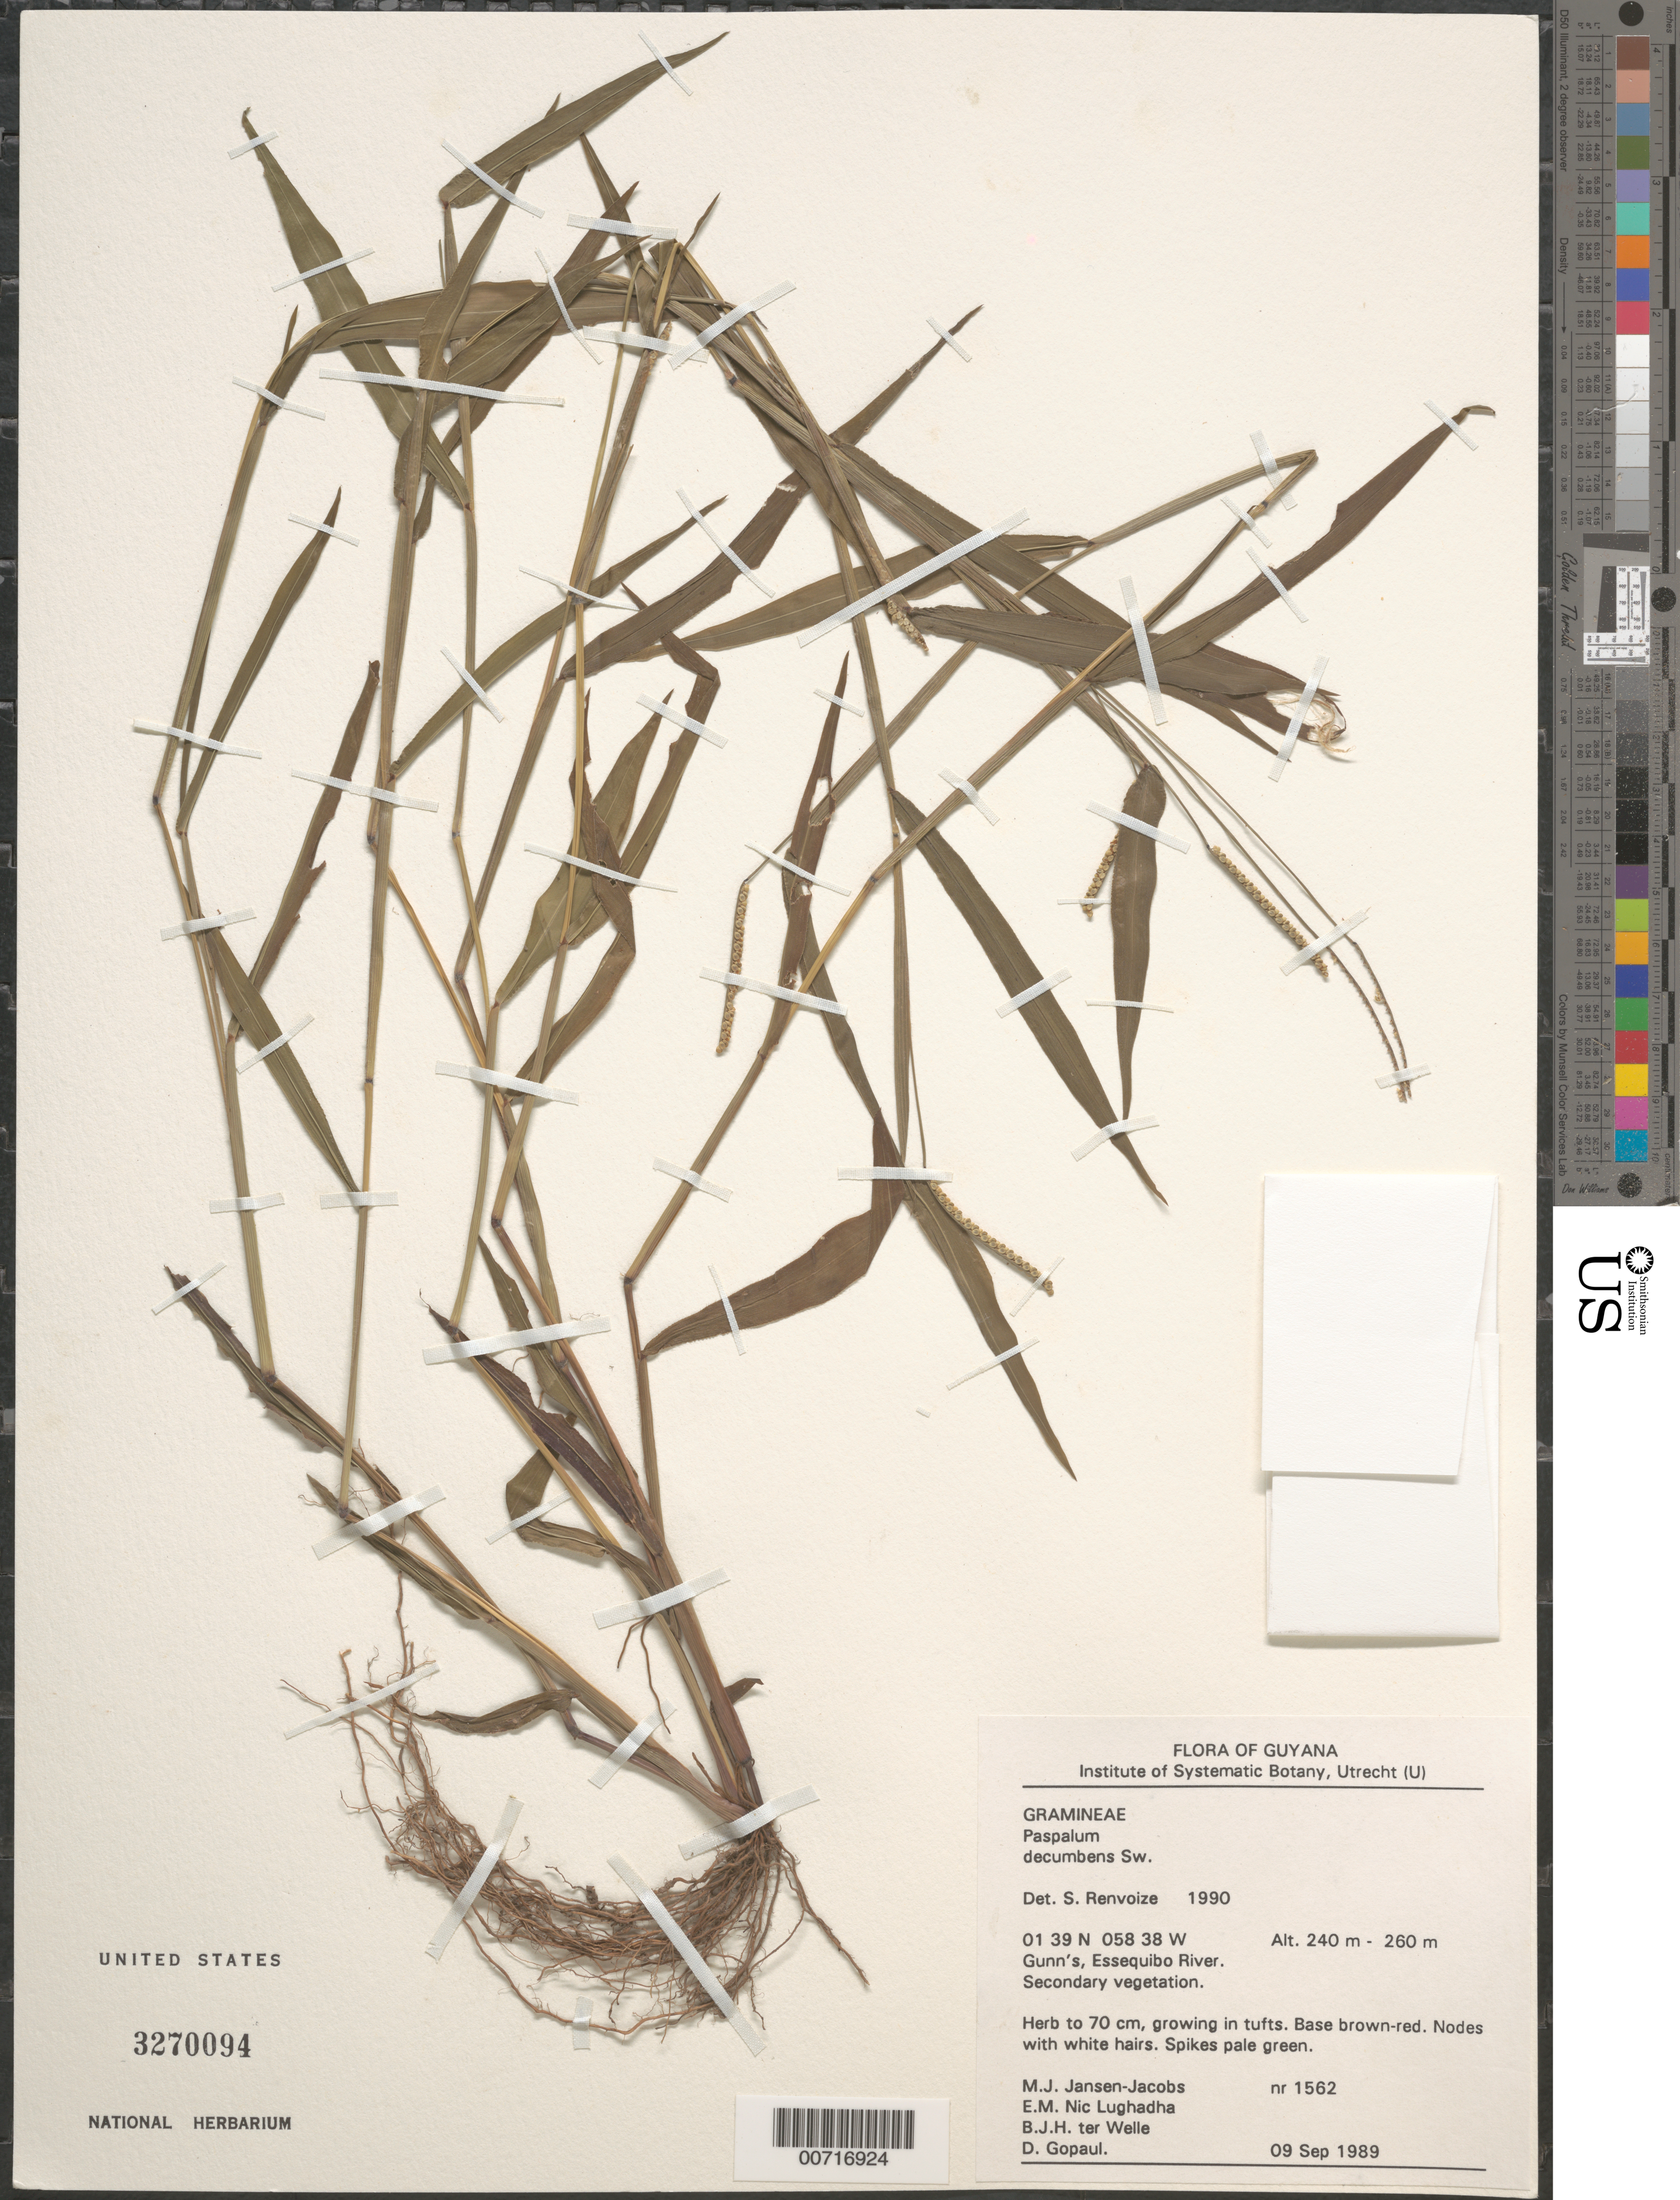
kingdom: Plantae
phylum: Tracheophyta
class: Liliopsida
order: Poales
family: Poaceae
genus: Paspalum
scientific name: Paspalum decumbens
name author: Sw.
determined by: Renvoize, S. A.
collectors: M. J. Jansen-Jacobs, E. Nic Lughadha, B. Welle & D. Gopaul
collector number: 1562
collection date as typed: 9-Sep-89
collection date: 1989-09-09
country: Guyana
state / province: U. Takutu-U. Essequibo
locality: Gunn's, Essequibo River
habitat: Secondary vegetation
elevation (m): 240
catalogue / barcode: US 3270094